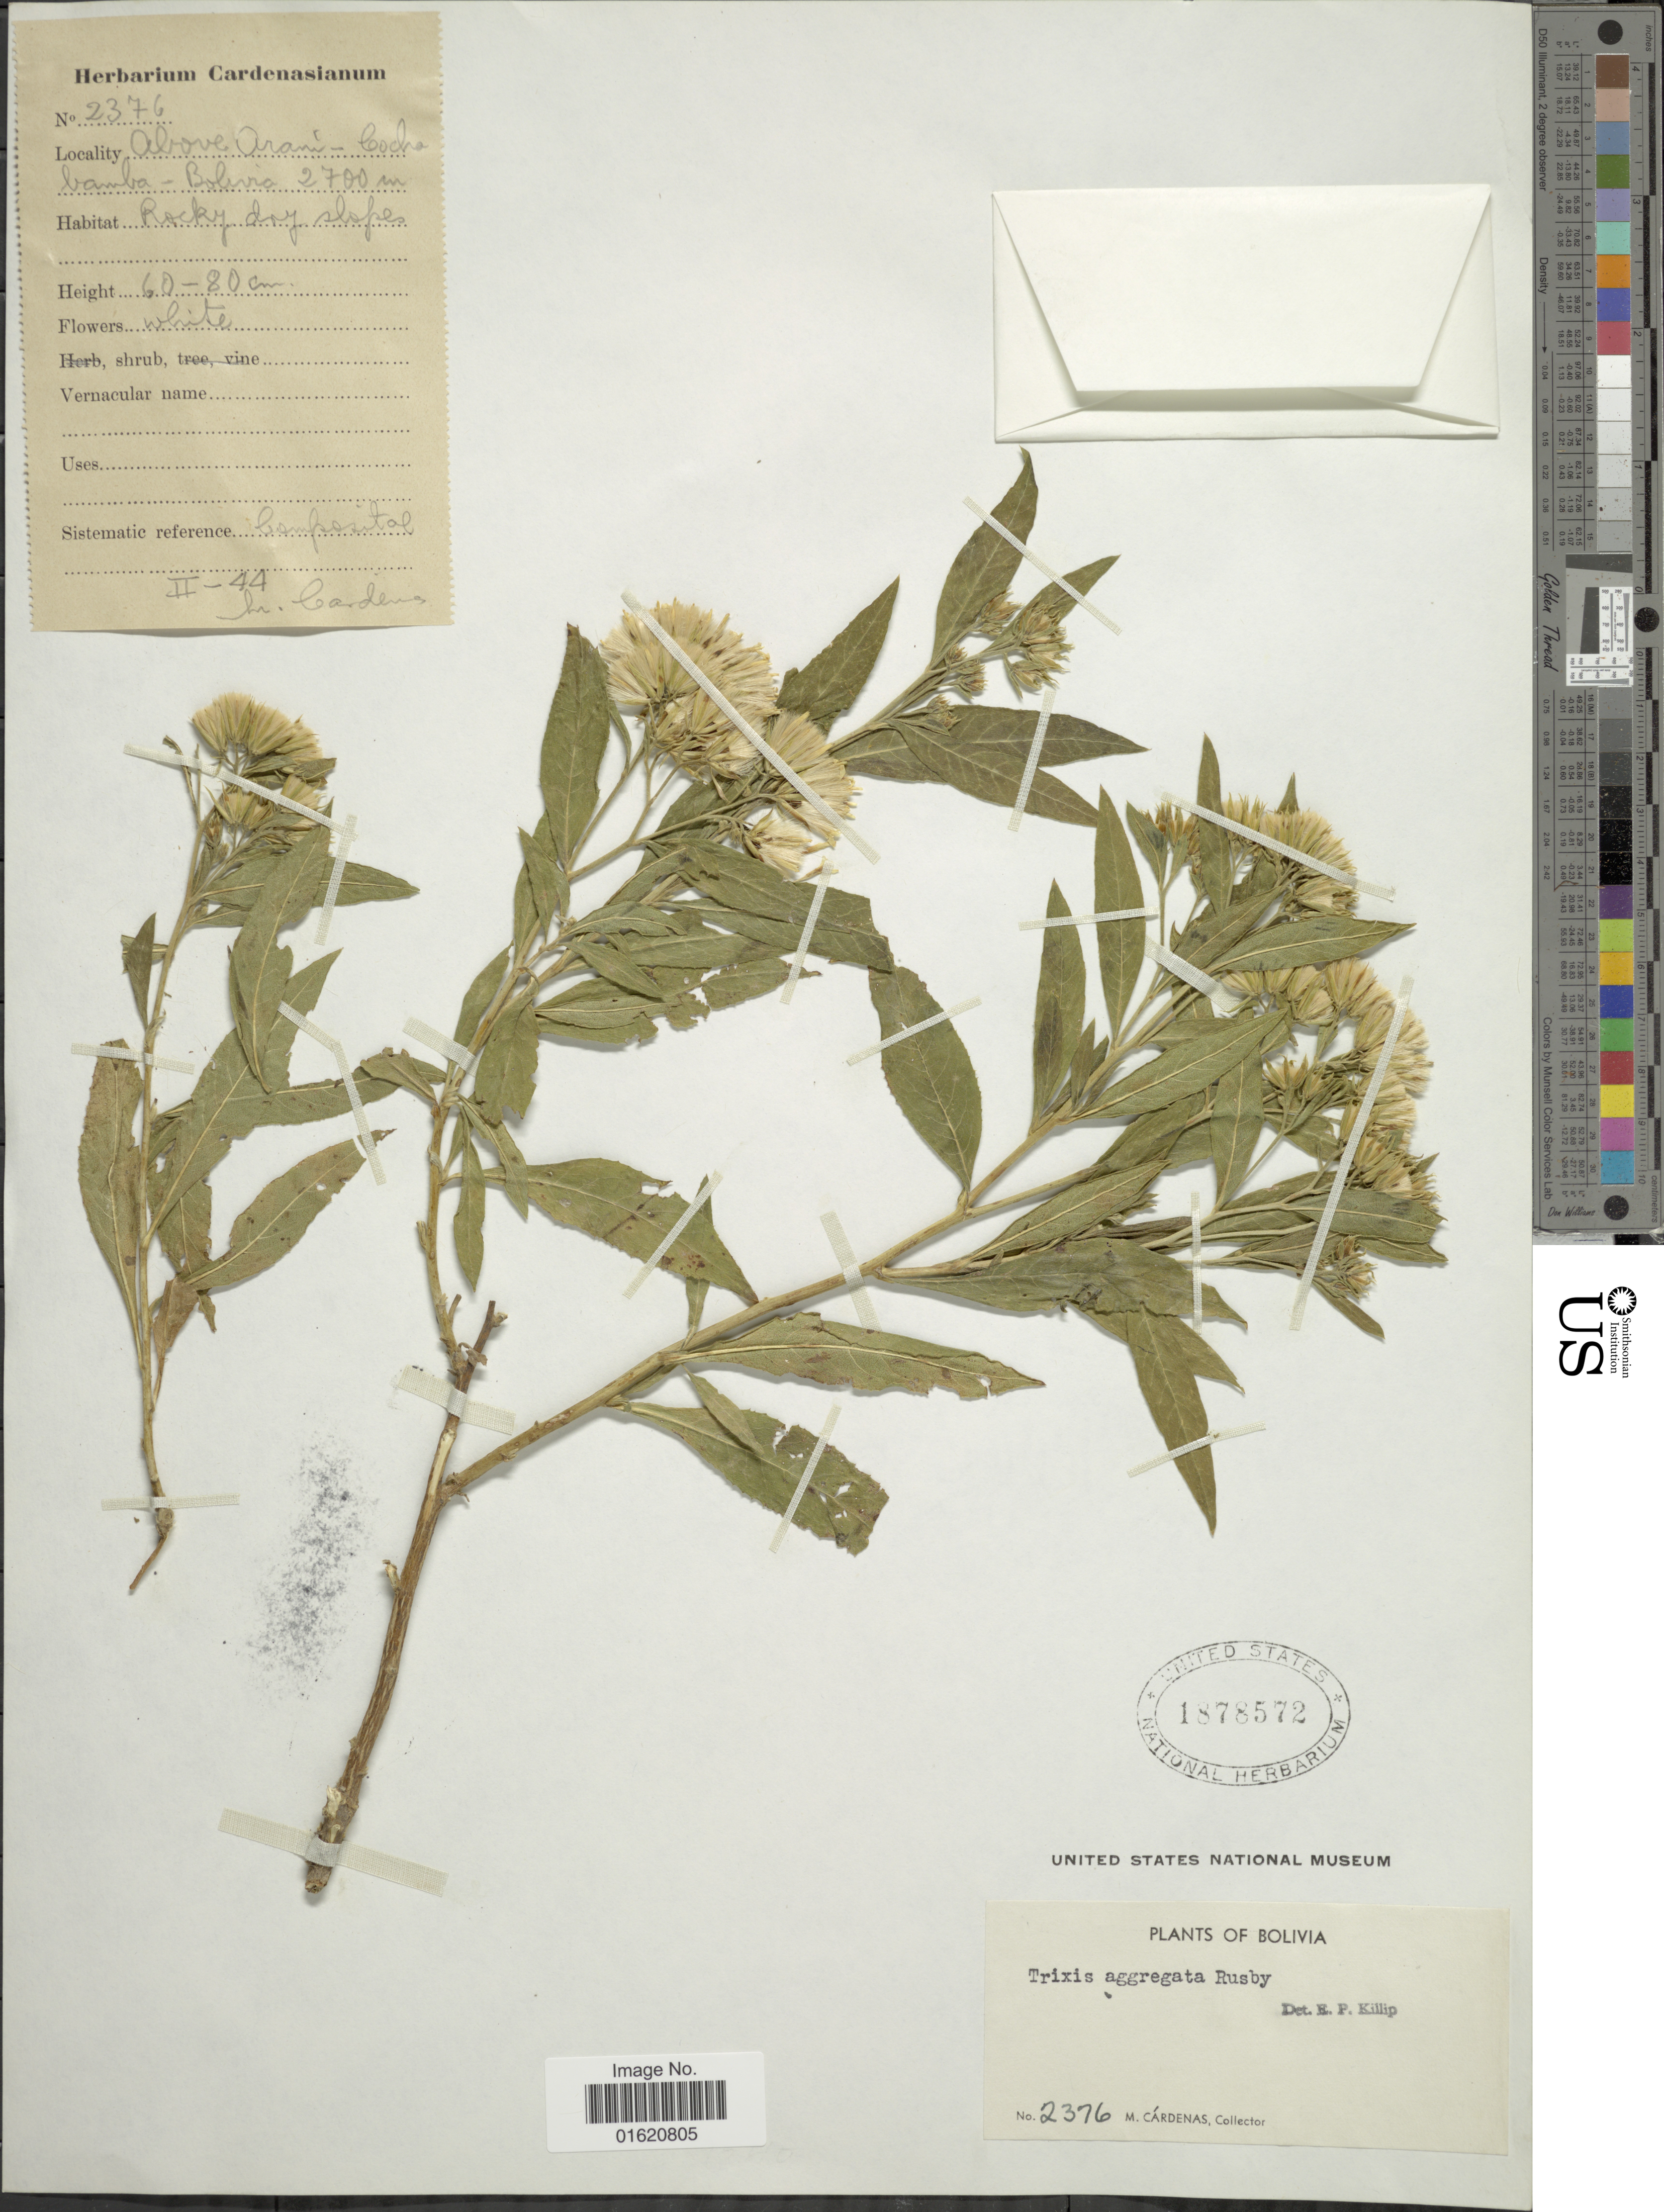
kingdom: Plantae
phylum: Tracheophyta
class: Magnoliopsida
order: Asterales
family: Asteraceae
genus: Trixis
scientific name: Trixis aggregata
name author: Rusby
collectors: M. Cárdenas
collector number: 2376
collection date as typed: Transcribed d/m/y: /2/44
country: Bolivia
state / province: Cochabamba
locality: Aboe Arani, rocky dry slopes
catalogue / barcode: US 1878572